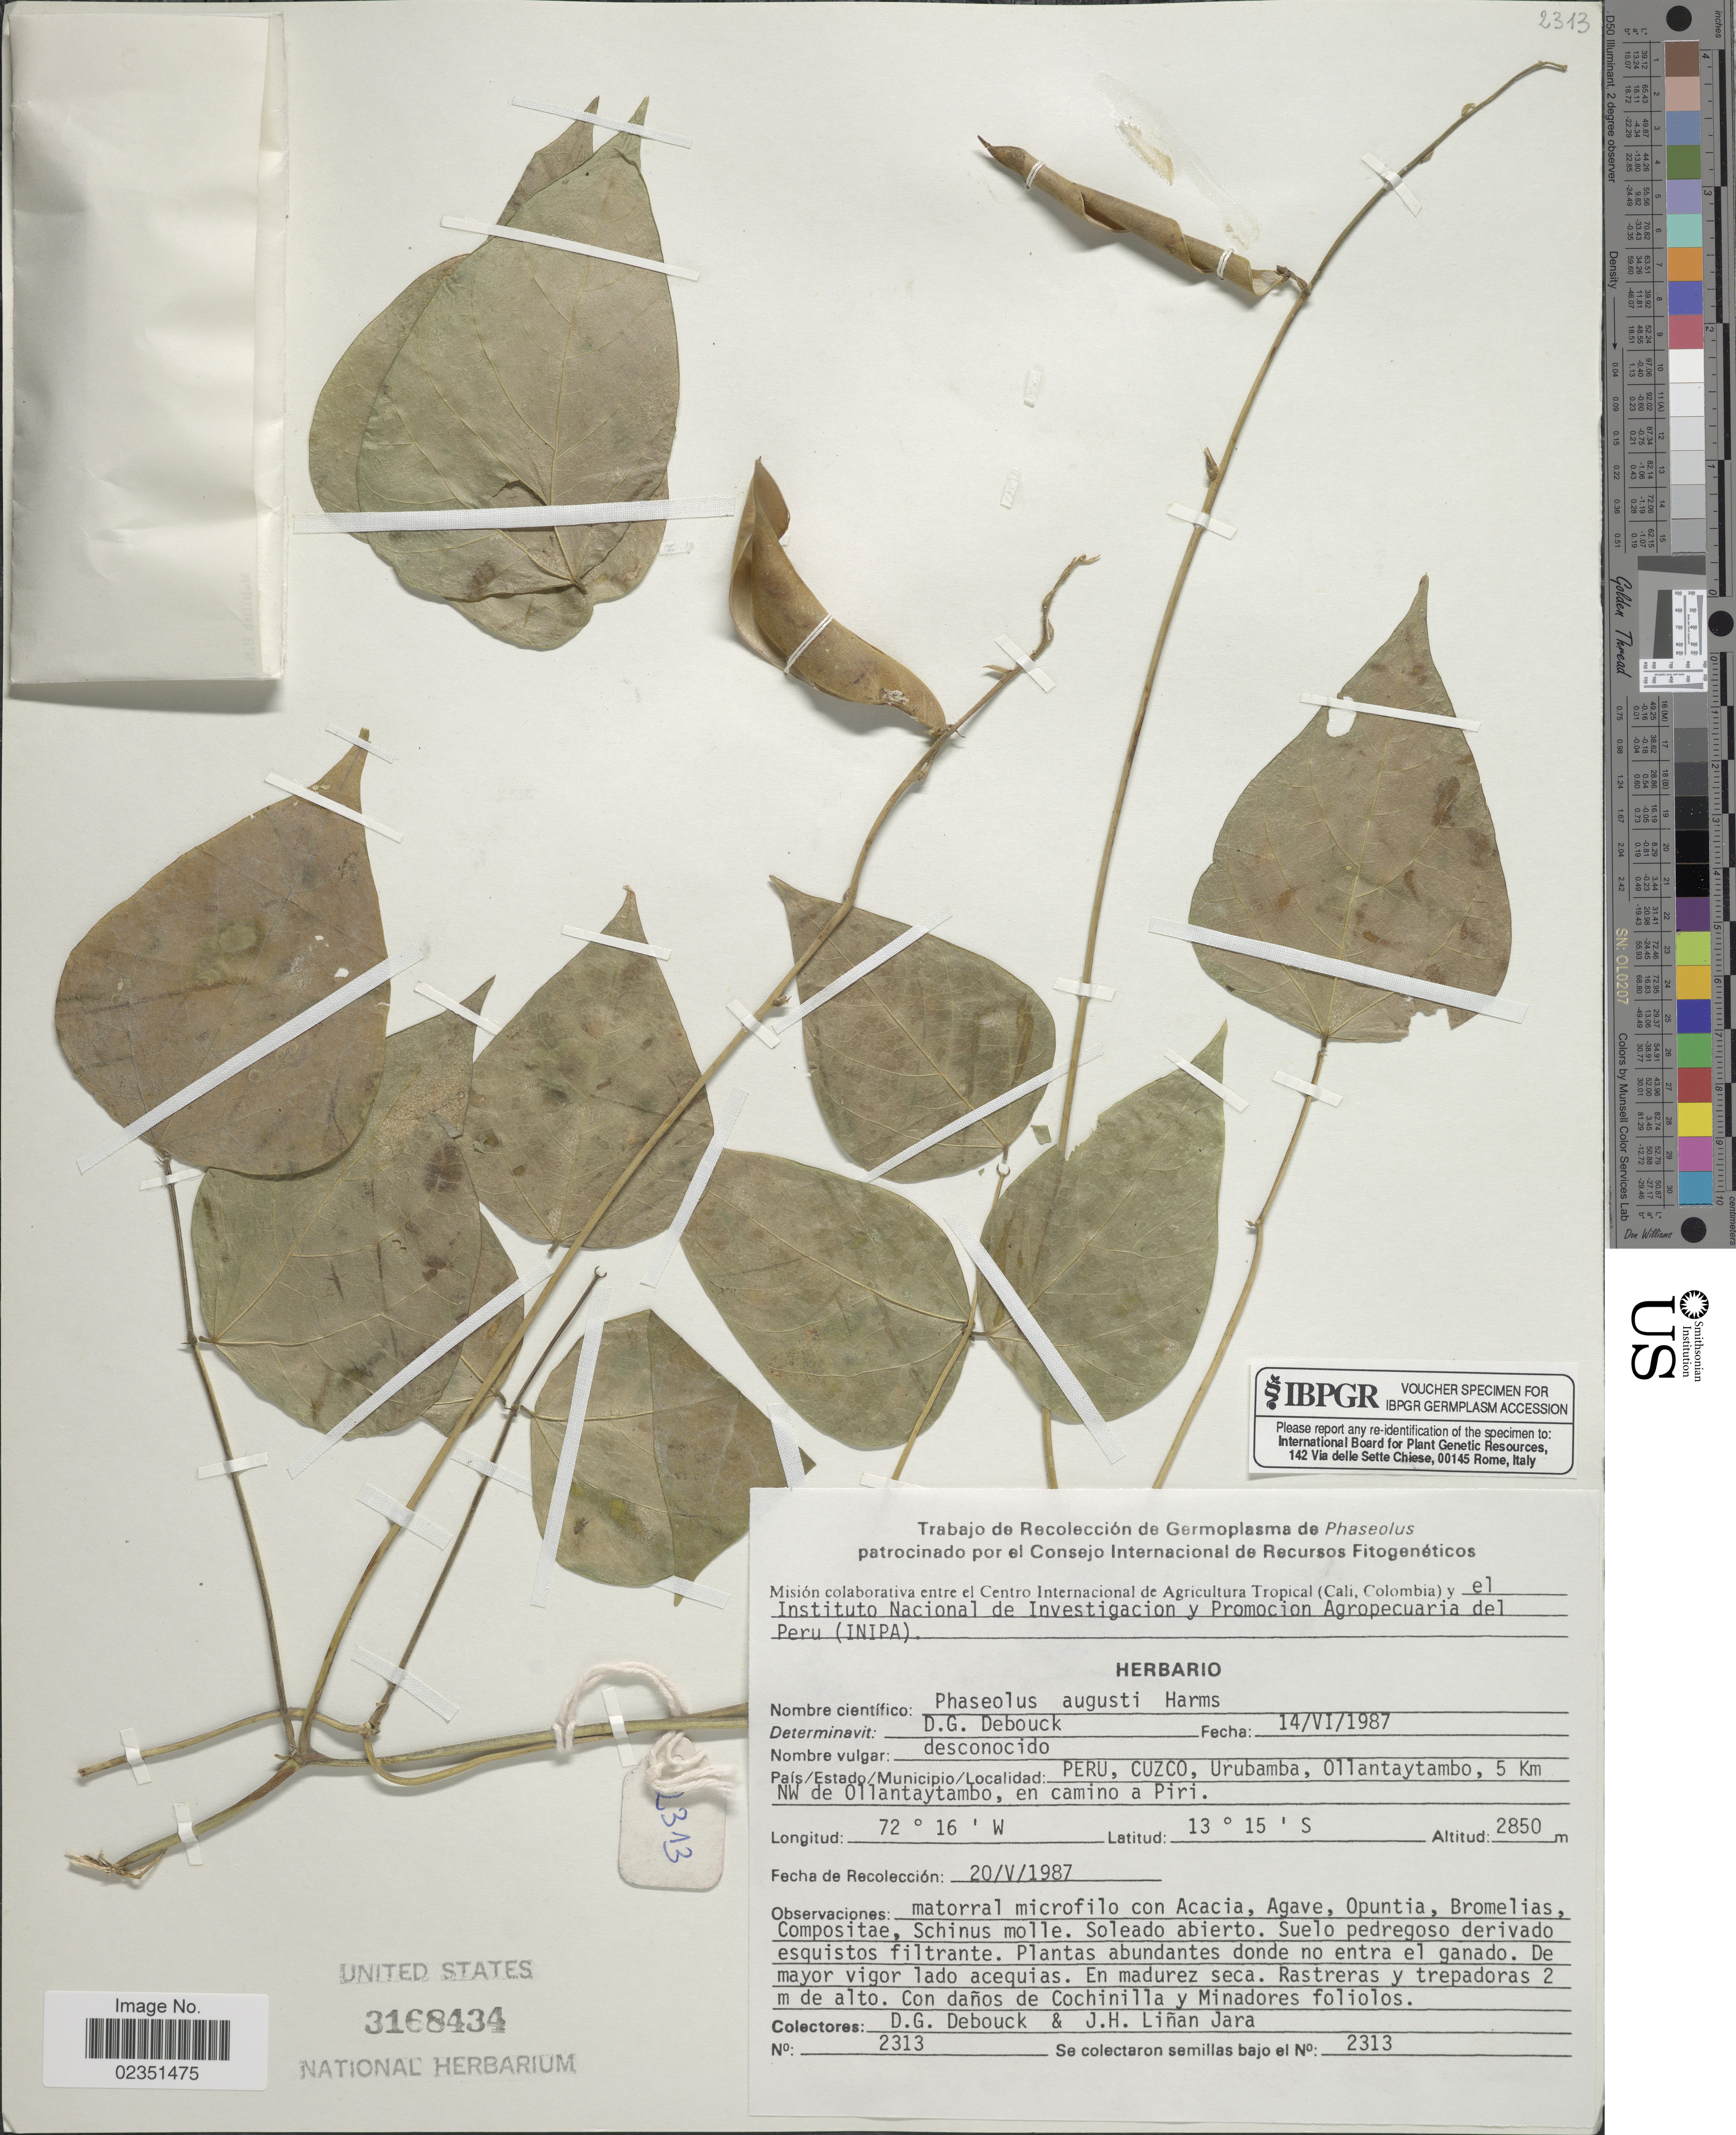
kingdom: Plantae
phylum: Tracheophyta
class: Magnoliopsida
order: Fabales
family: Fabaceae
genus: Phaseolus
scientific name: Phaseolus augusti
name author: Harms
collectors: D. Debouck & J. Liñan Jara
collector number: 2313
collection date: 1987-05-20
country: Peru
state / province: Cusco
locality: Urubamba, Ollantaytambo, 5 km NW de Ollantaytambo, en camino a Piri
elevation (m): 2850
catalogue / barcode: US 3168434